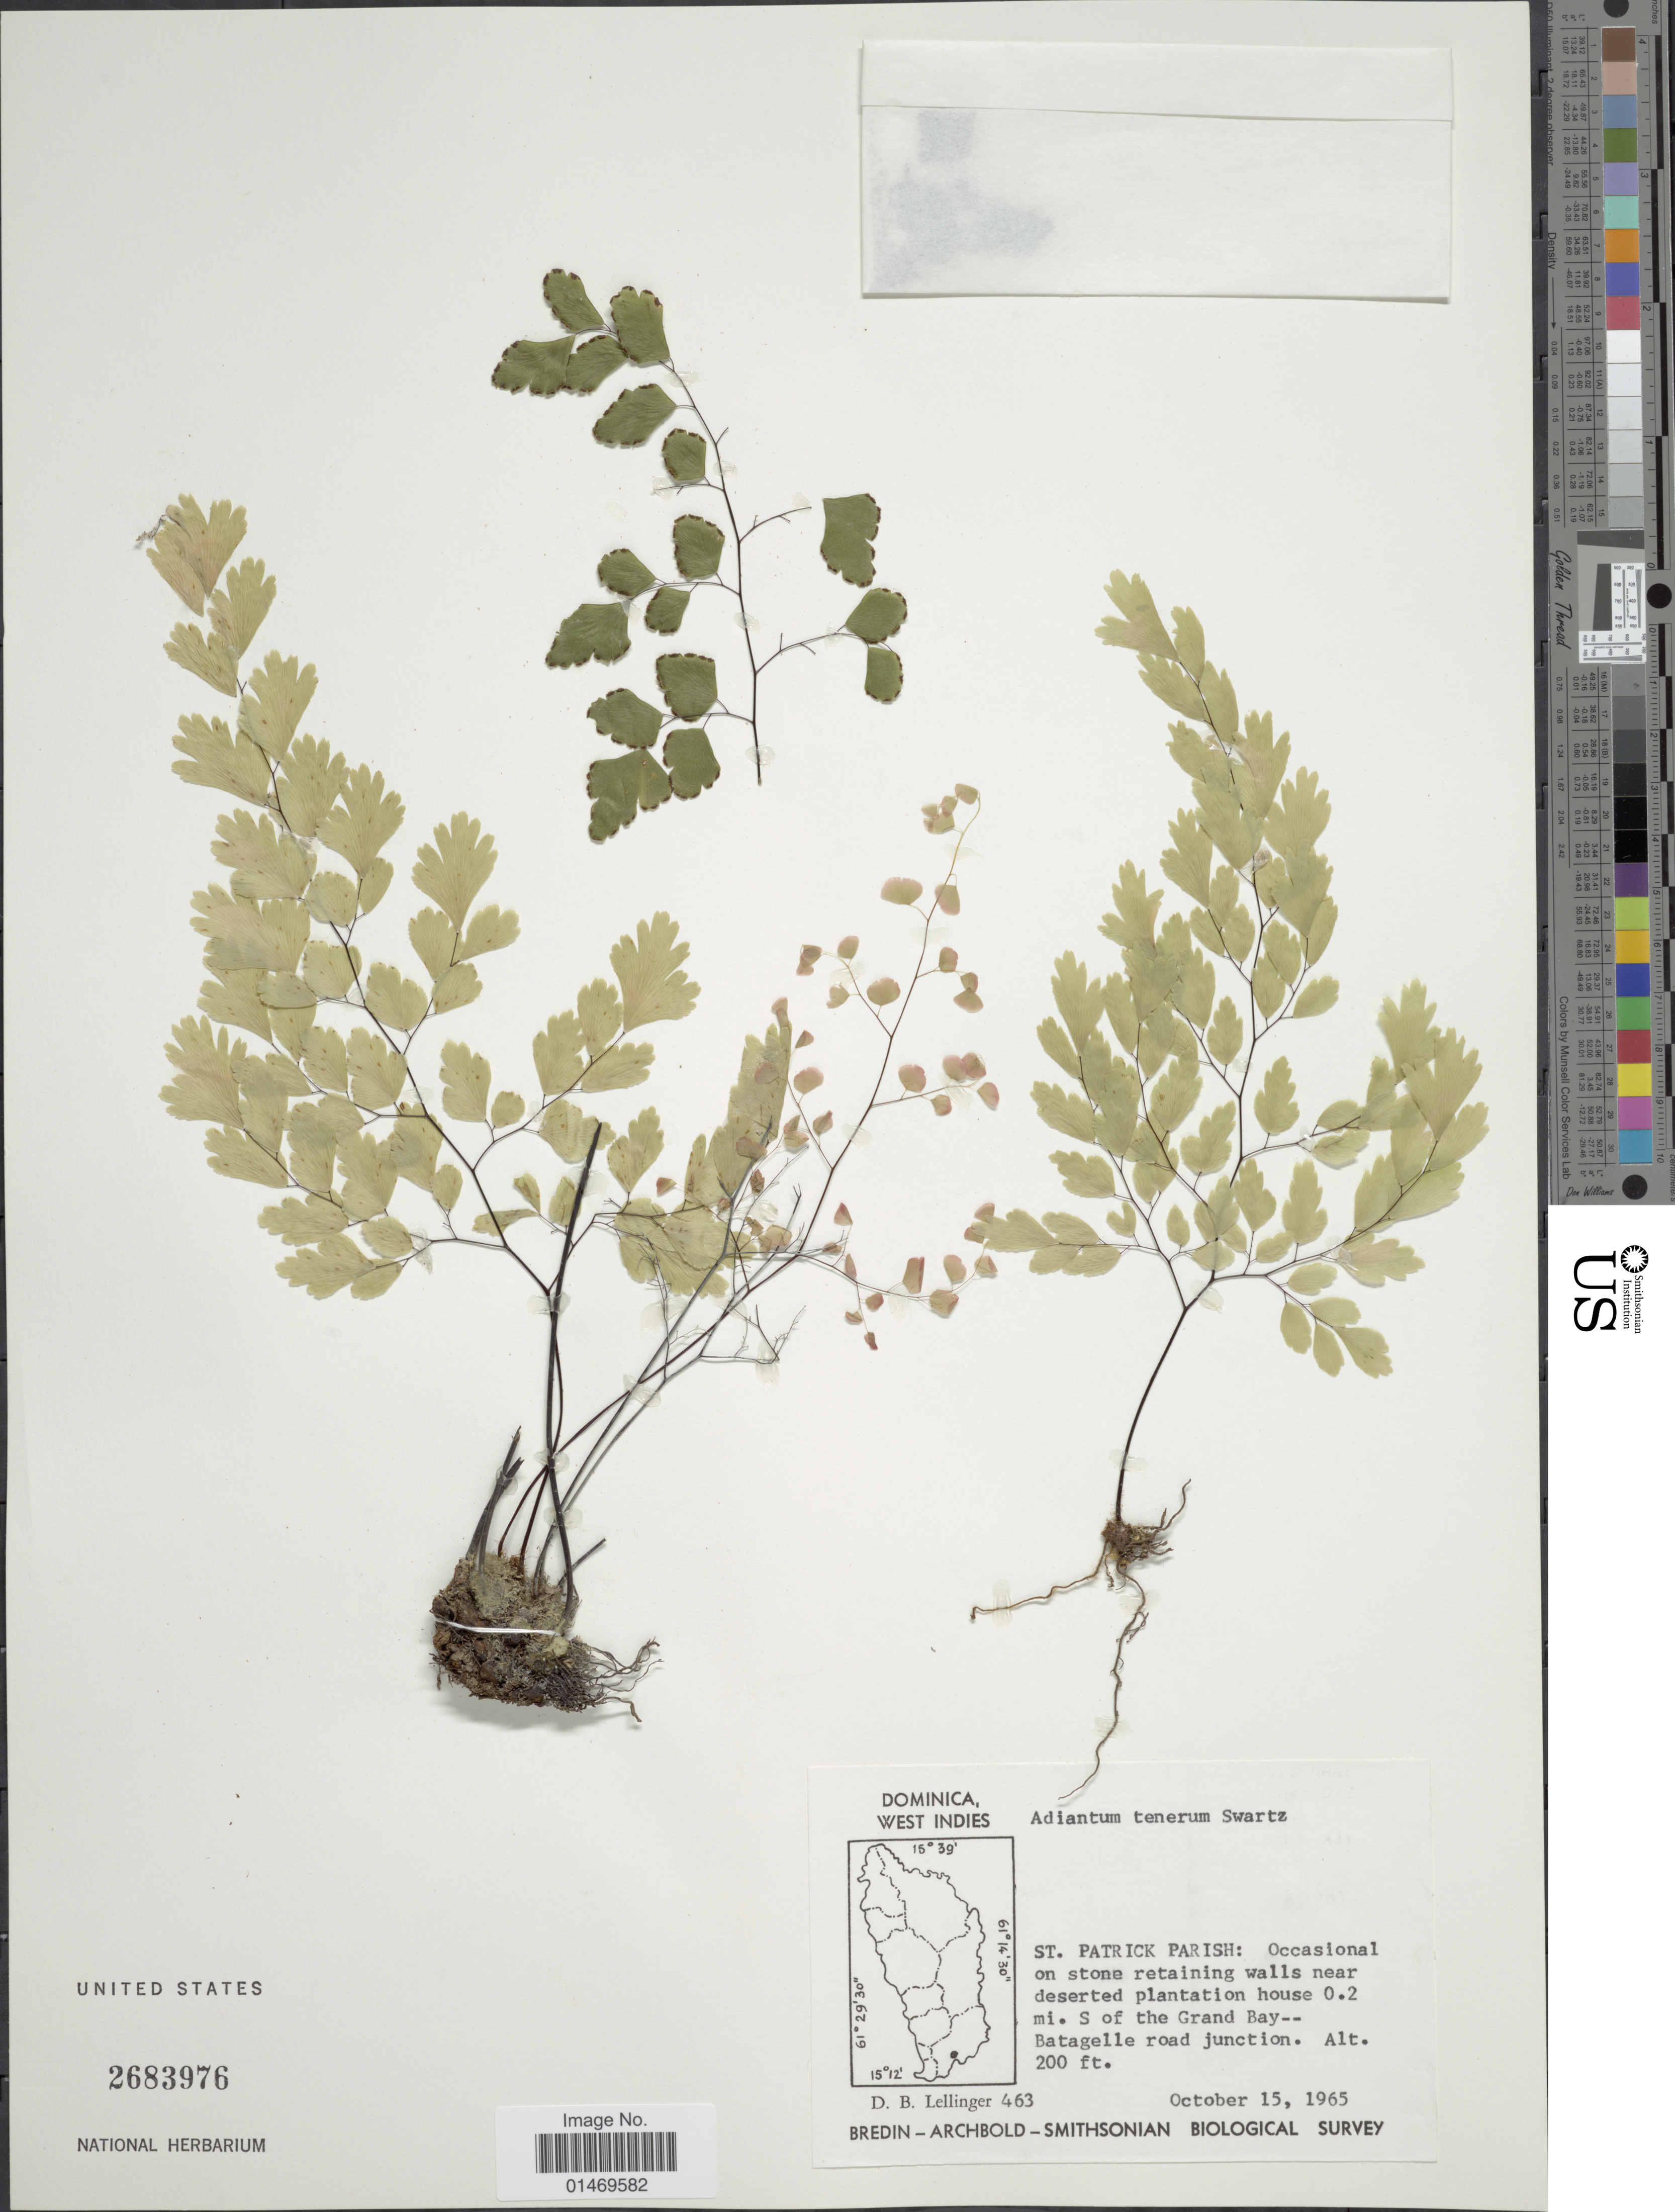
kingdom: Plantae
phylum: Tracheophyta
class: Polypodiopsida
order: Polypodiales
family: Pteridaceae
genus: Adiantum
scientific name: Adiantum tenerum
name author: Sw.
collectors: D. B. Lellinger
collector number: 463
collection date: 1965-10-15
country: Dominica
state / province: St. Patrick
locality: St. Patrick Parish: Occasional on stone retaining walls near deserted plantation house 0.2 mi. S of the Grand Bay -- Batagelle road junction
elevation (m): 61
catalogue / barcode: US 2683976